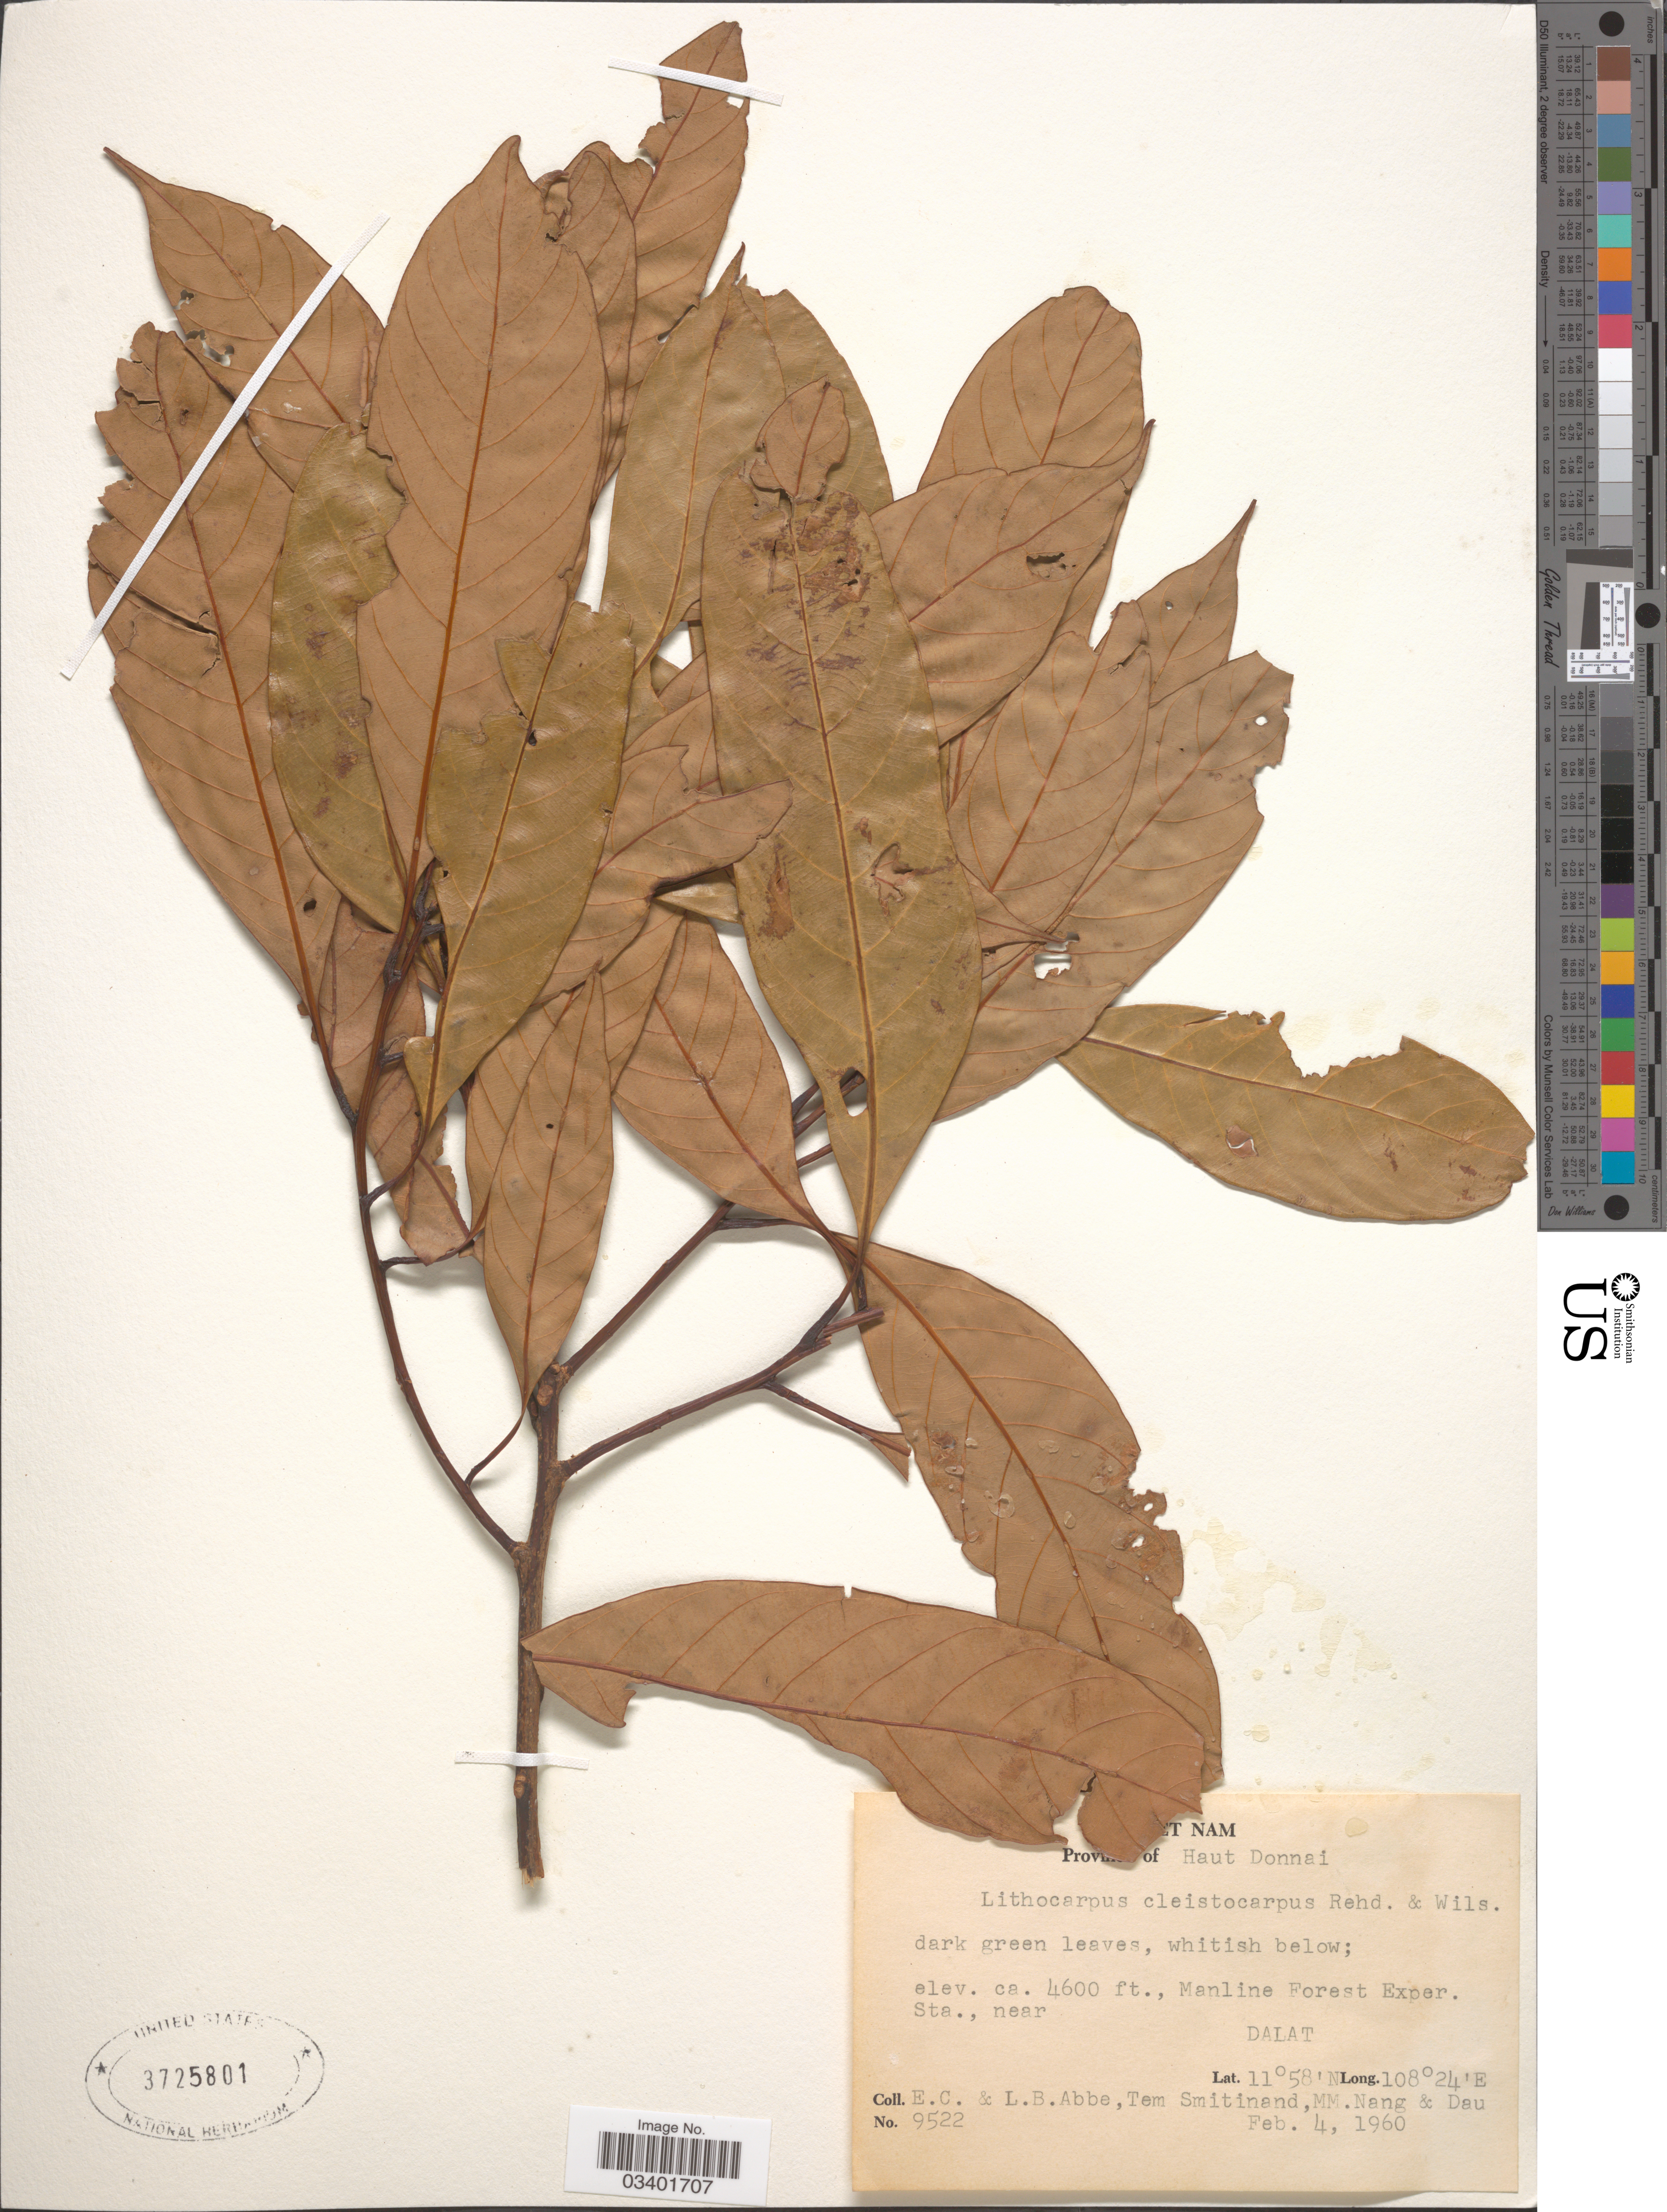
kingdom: Plantae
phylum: Tracheophyta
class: Magnoliopsida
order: Fagales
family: Fagaceae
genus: Lithocarpus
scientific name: Lithocarpus cleistocarpus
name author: (Seemen) Rehder & E.H. Wilson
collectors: E. C. Abbe, L. B. Abbe, T. Smitinand, M. Nang & -- Dau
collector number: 9522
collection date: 1960-02-04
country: Vietnam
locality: Province of Haut Donnai. Manline Forest Exper. Sta., near Dalat.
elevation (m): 1402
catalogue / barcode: US 3725801